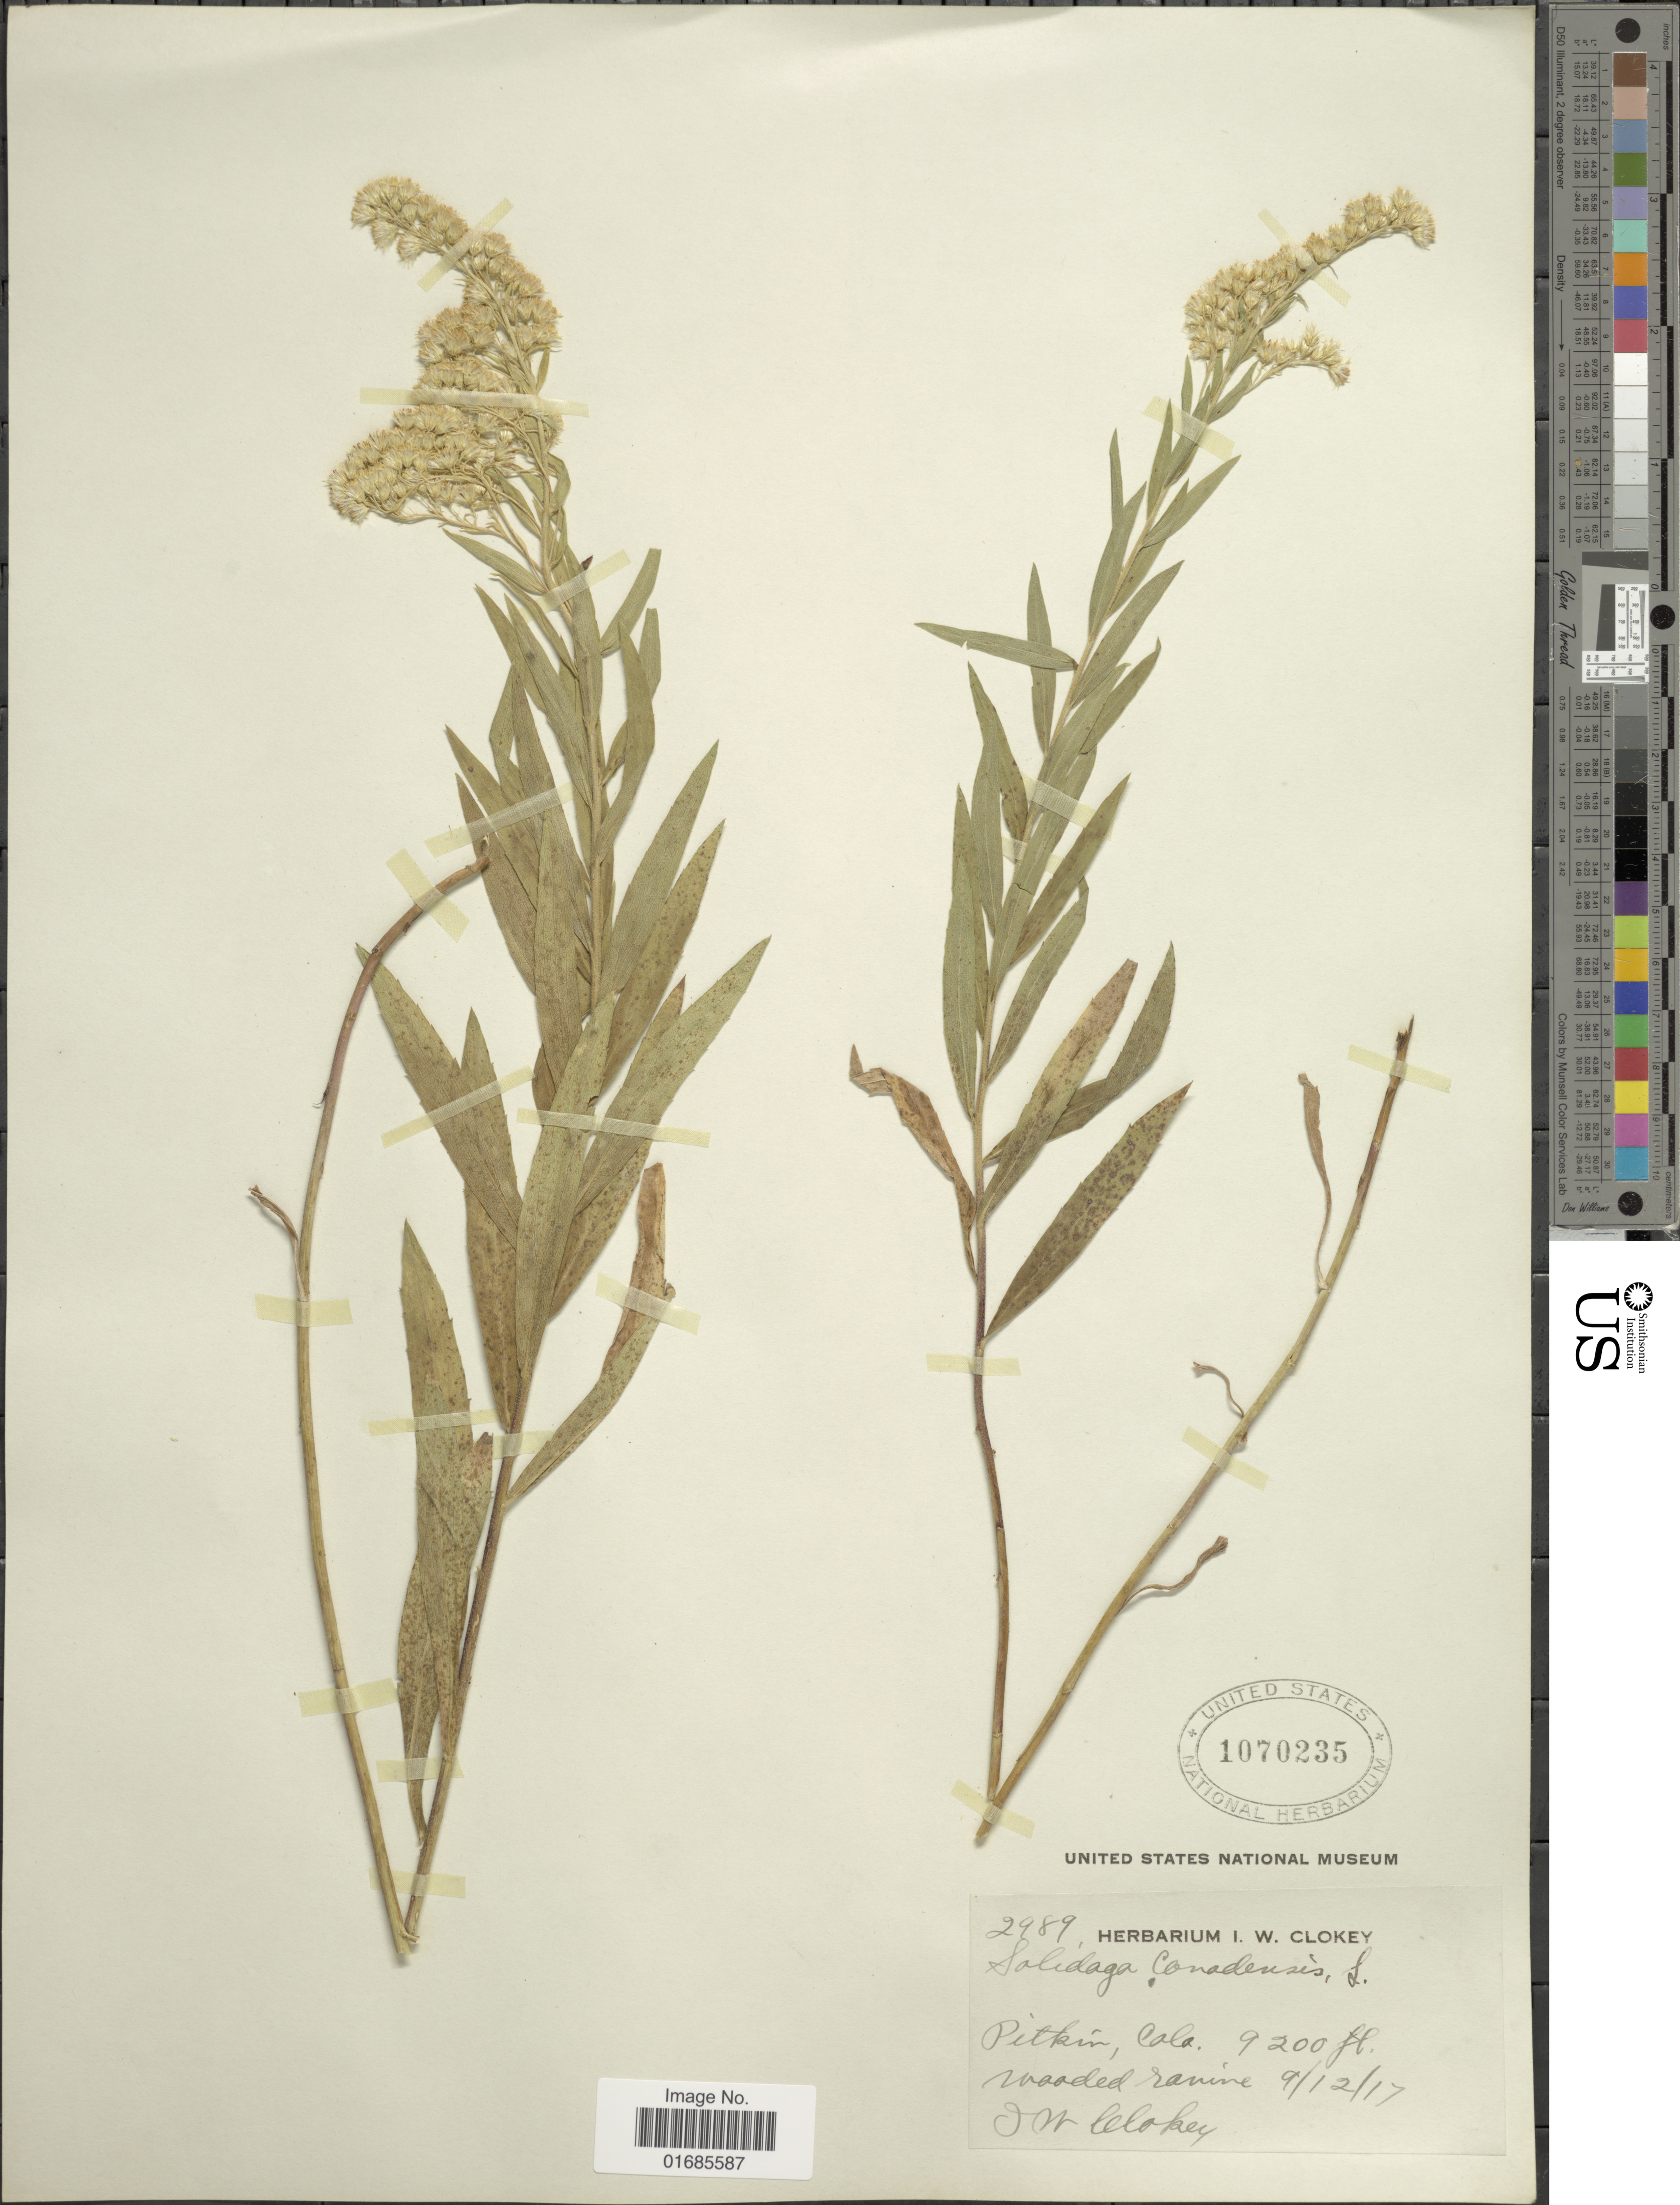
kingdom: Plantae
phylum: Tracheophyta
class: Magnoliopsida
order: Asterales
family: Asteraceae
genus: Solidago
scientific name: Solidago canadensis var. salebrosa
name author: (Piper) M.E. Jones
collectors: I. W. Clokey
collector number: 2989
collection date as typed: Transcribed d/m/y: 12/9/17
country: United States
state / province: Colorado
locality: Pitkin, Colo.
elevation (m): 2804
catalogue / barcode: US 1070235